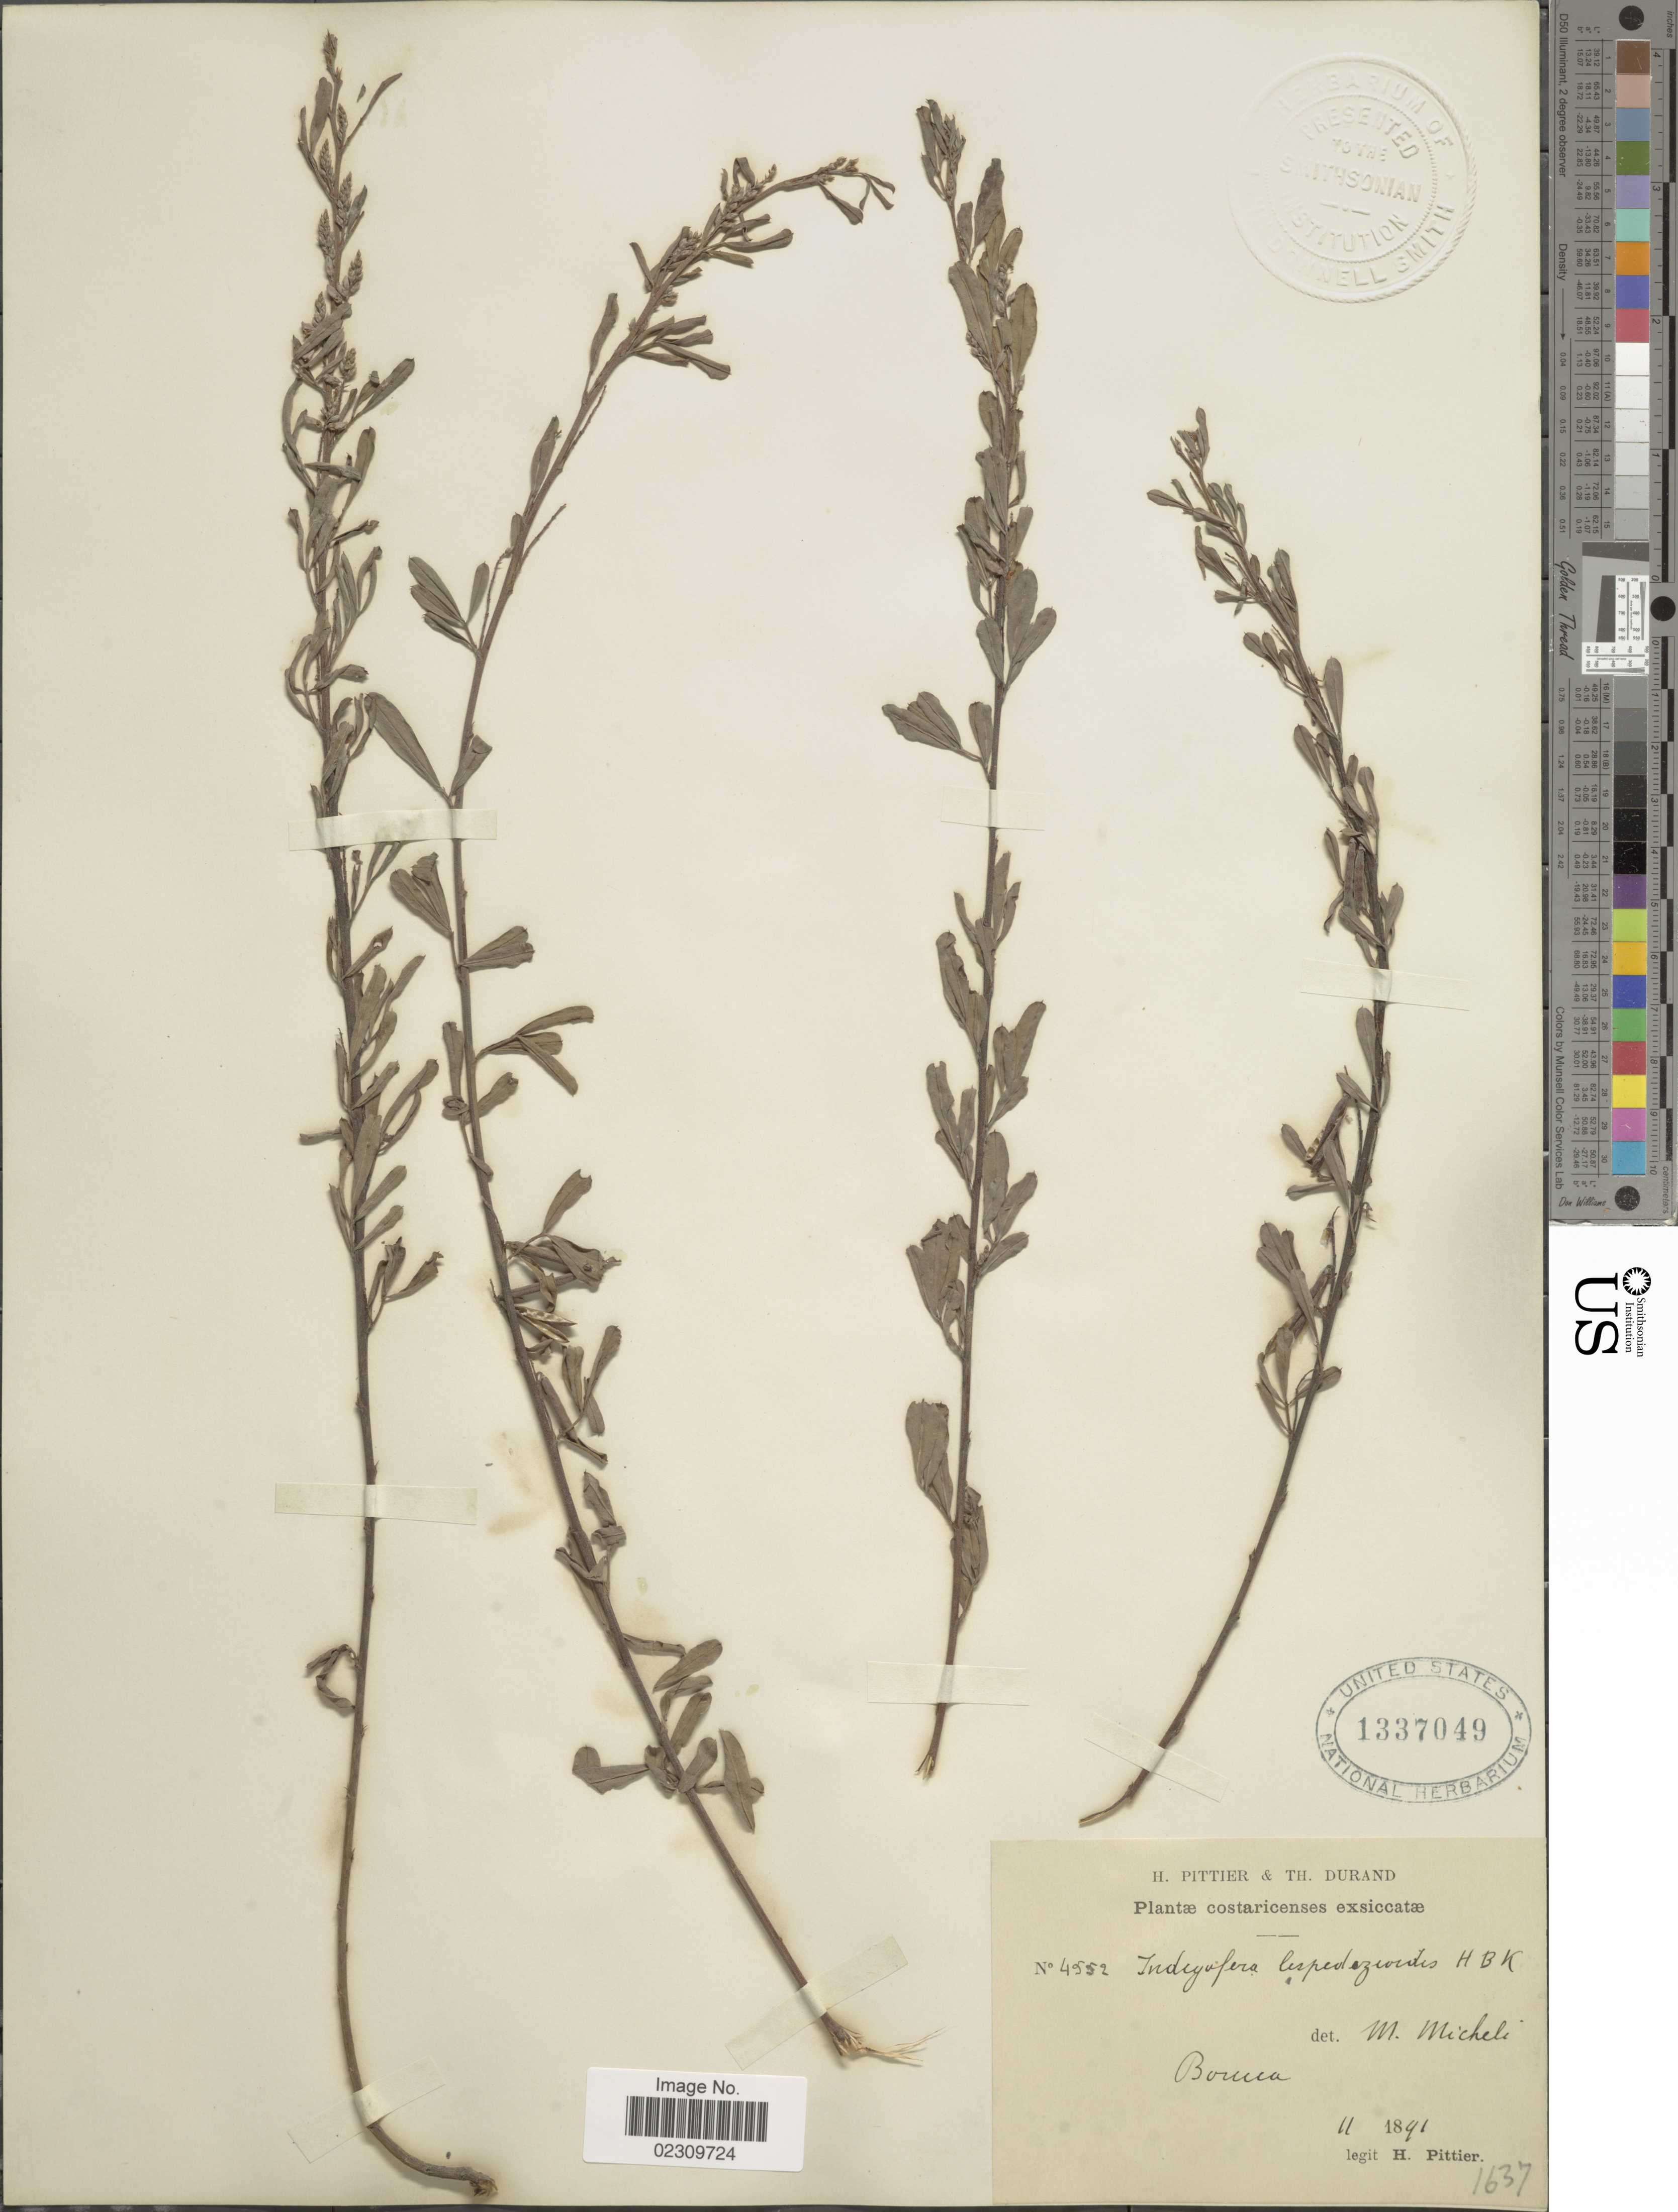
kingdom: Plantae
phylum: Tracheophyta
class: Magnoliopsida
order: Fabales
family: Fabaceae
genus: Indigofera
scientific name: Indigofera lespedezioides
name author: Kunth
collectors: H. F. Pittier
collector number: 4552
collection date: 1891-02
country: Costa Rica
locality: Boucca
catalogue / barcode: US 1337049